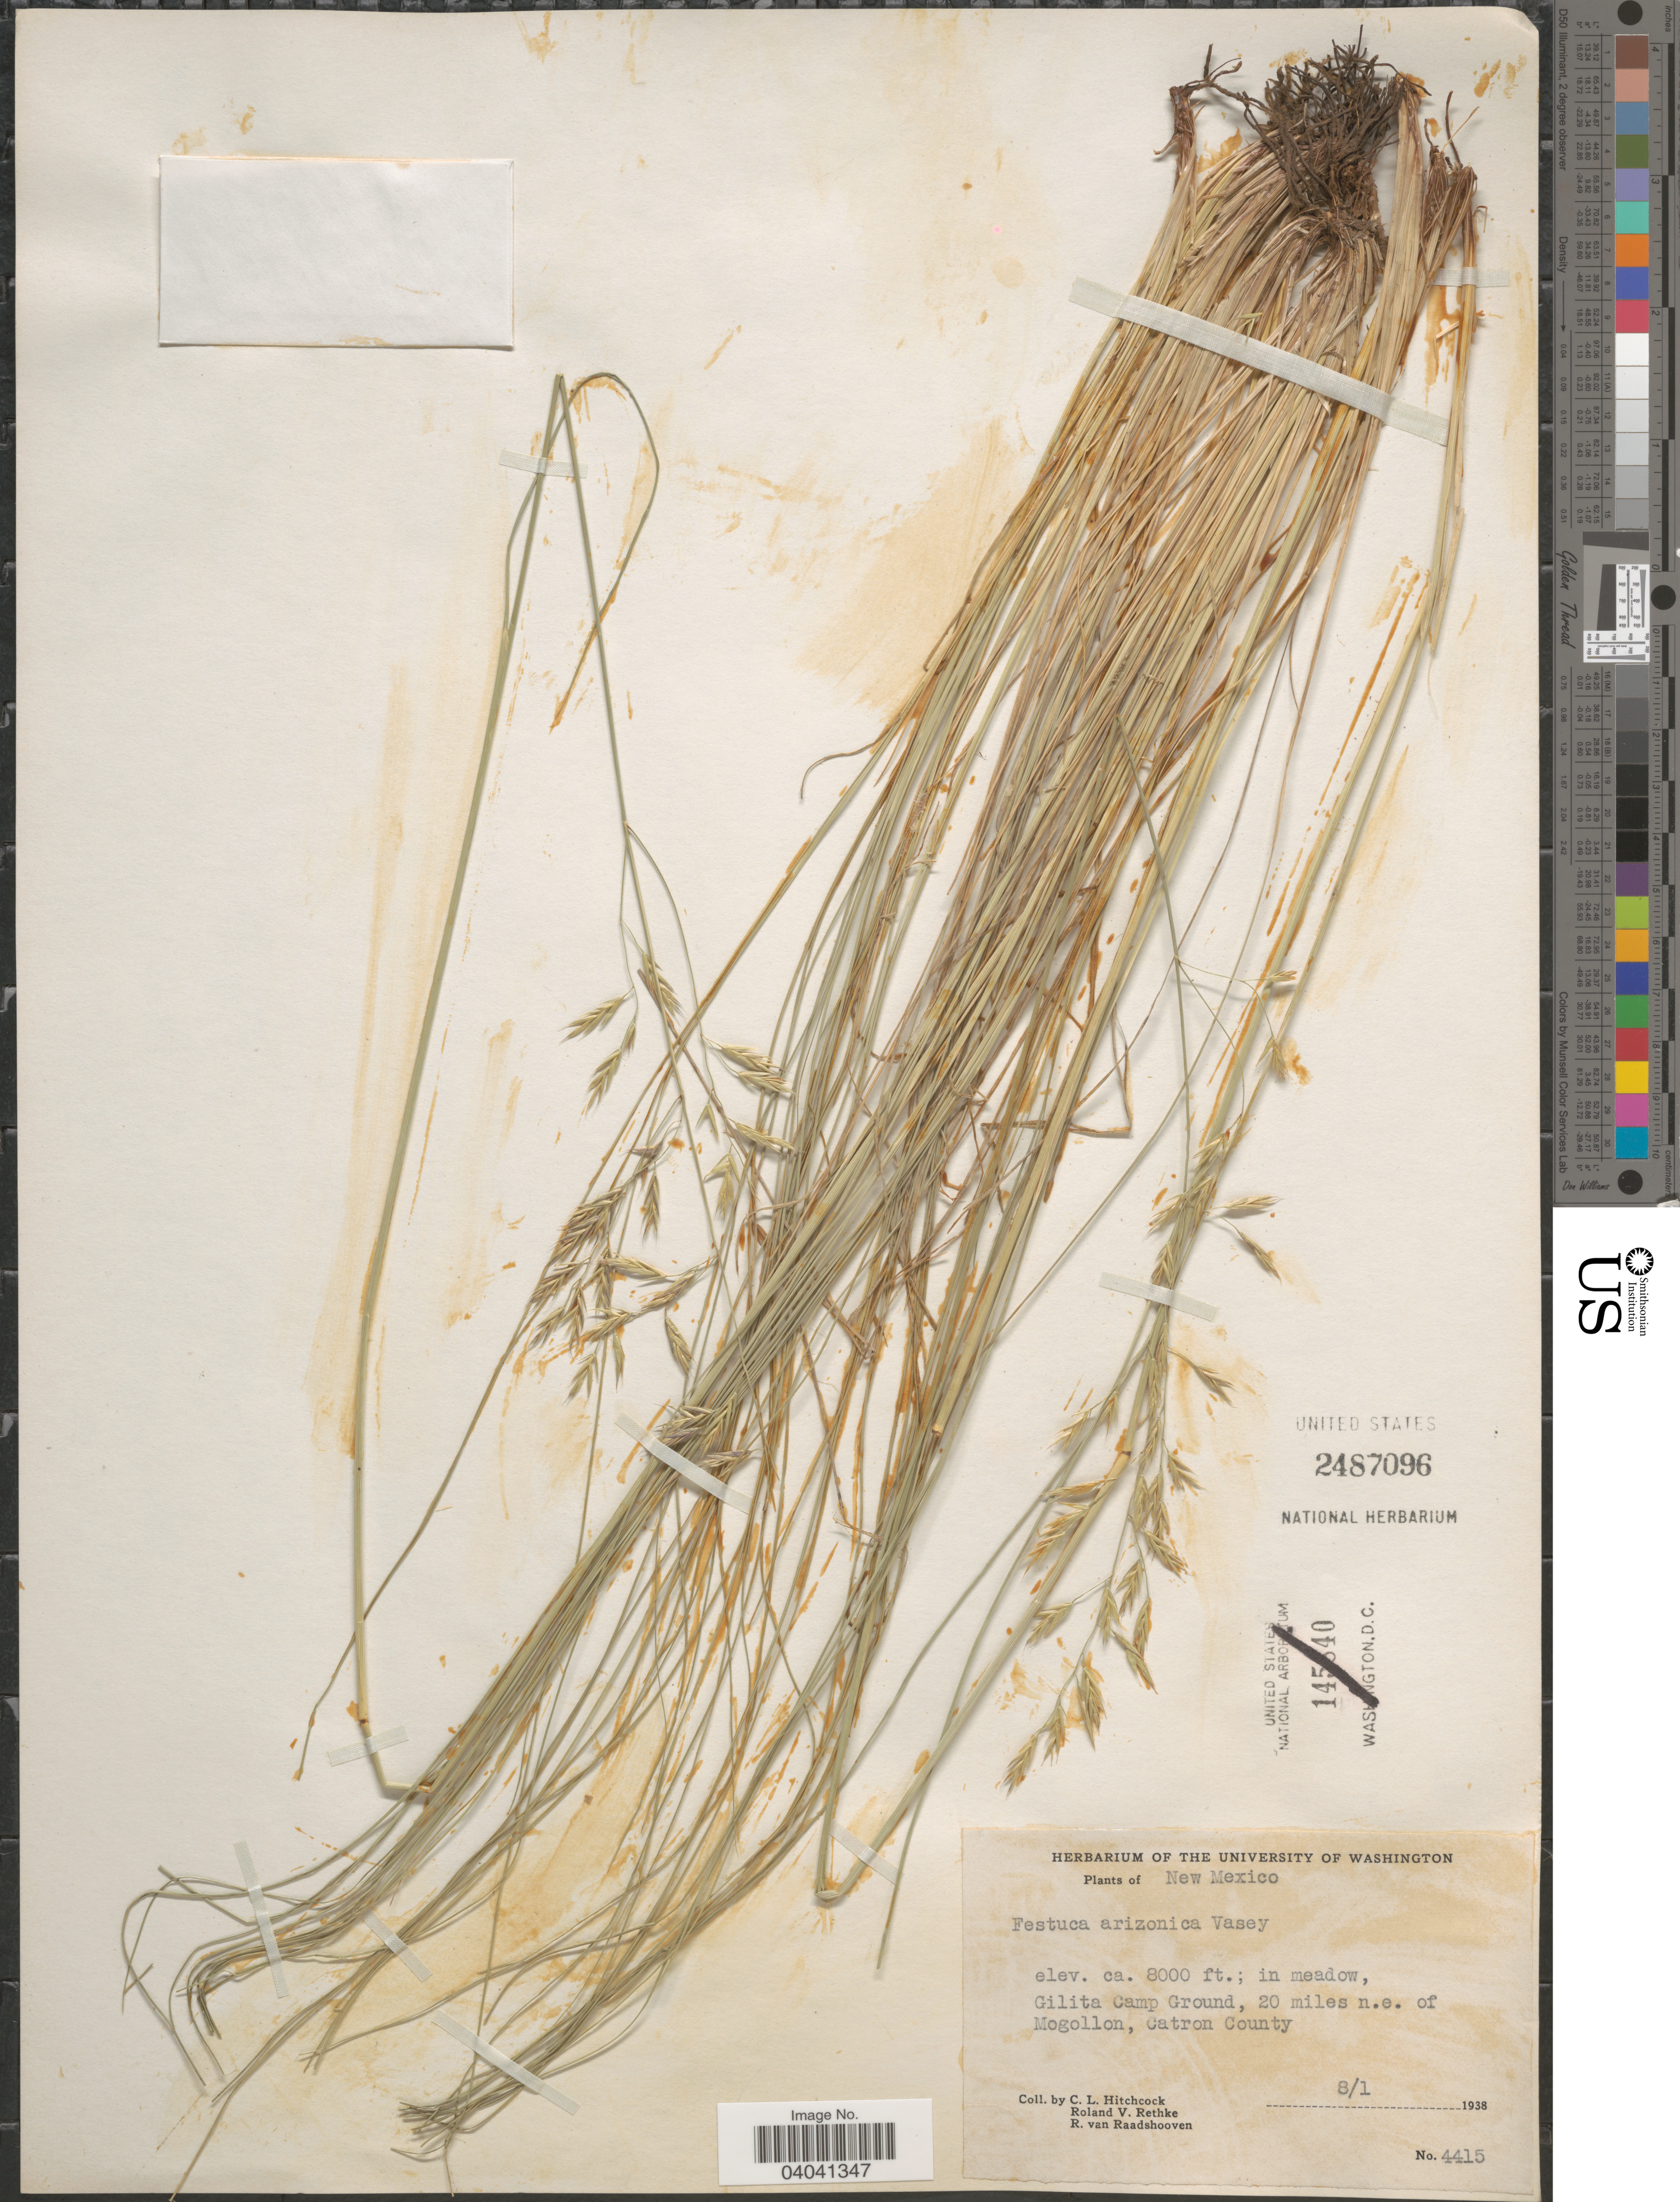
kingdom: Plantae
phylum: Tracheophyta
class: Liliopsida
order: Poales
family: Poaceae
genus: Festuca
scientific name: Festuca arizonica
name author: Vasey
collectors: C. L. Hitchcock, R. Rethke & R. Raadshooven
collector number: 4415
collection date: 1938-08-01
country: United States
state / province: New Mexico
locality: In meadow, Gilita Camp Ground, 20 miles n.e. of Mogollon, Catron County.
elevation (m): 2438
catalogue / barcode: US 2487096